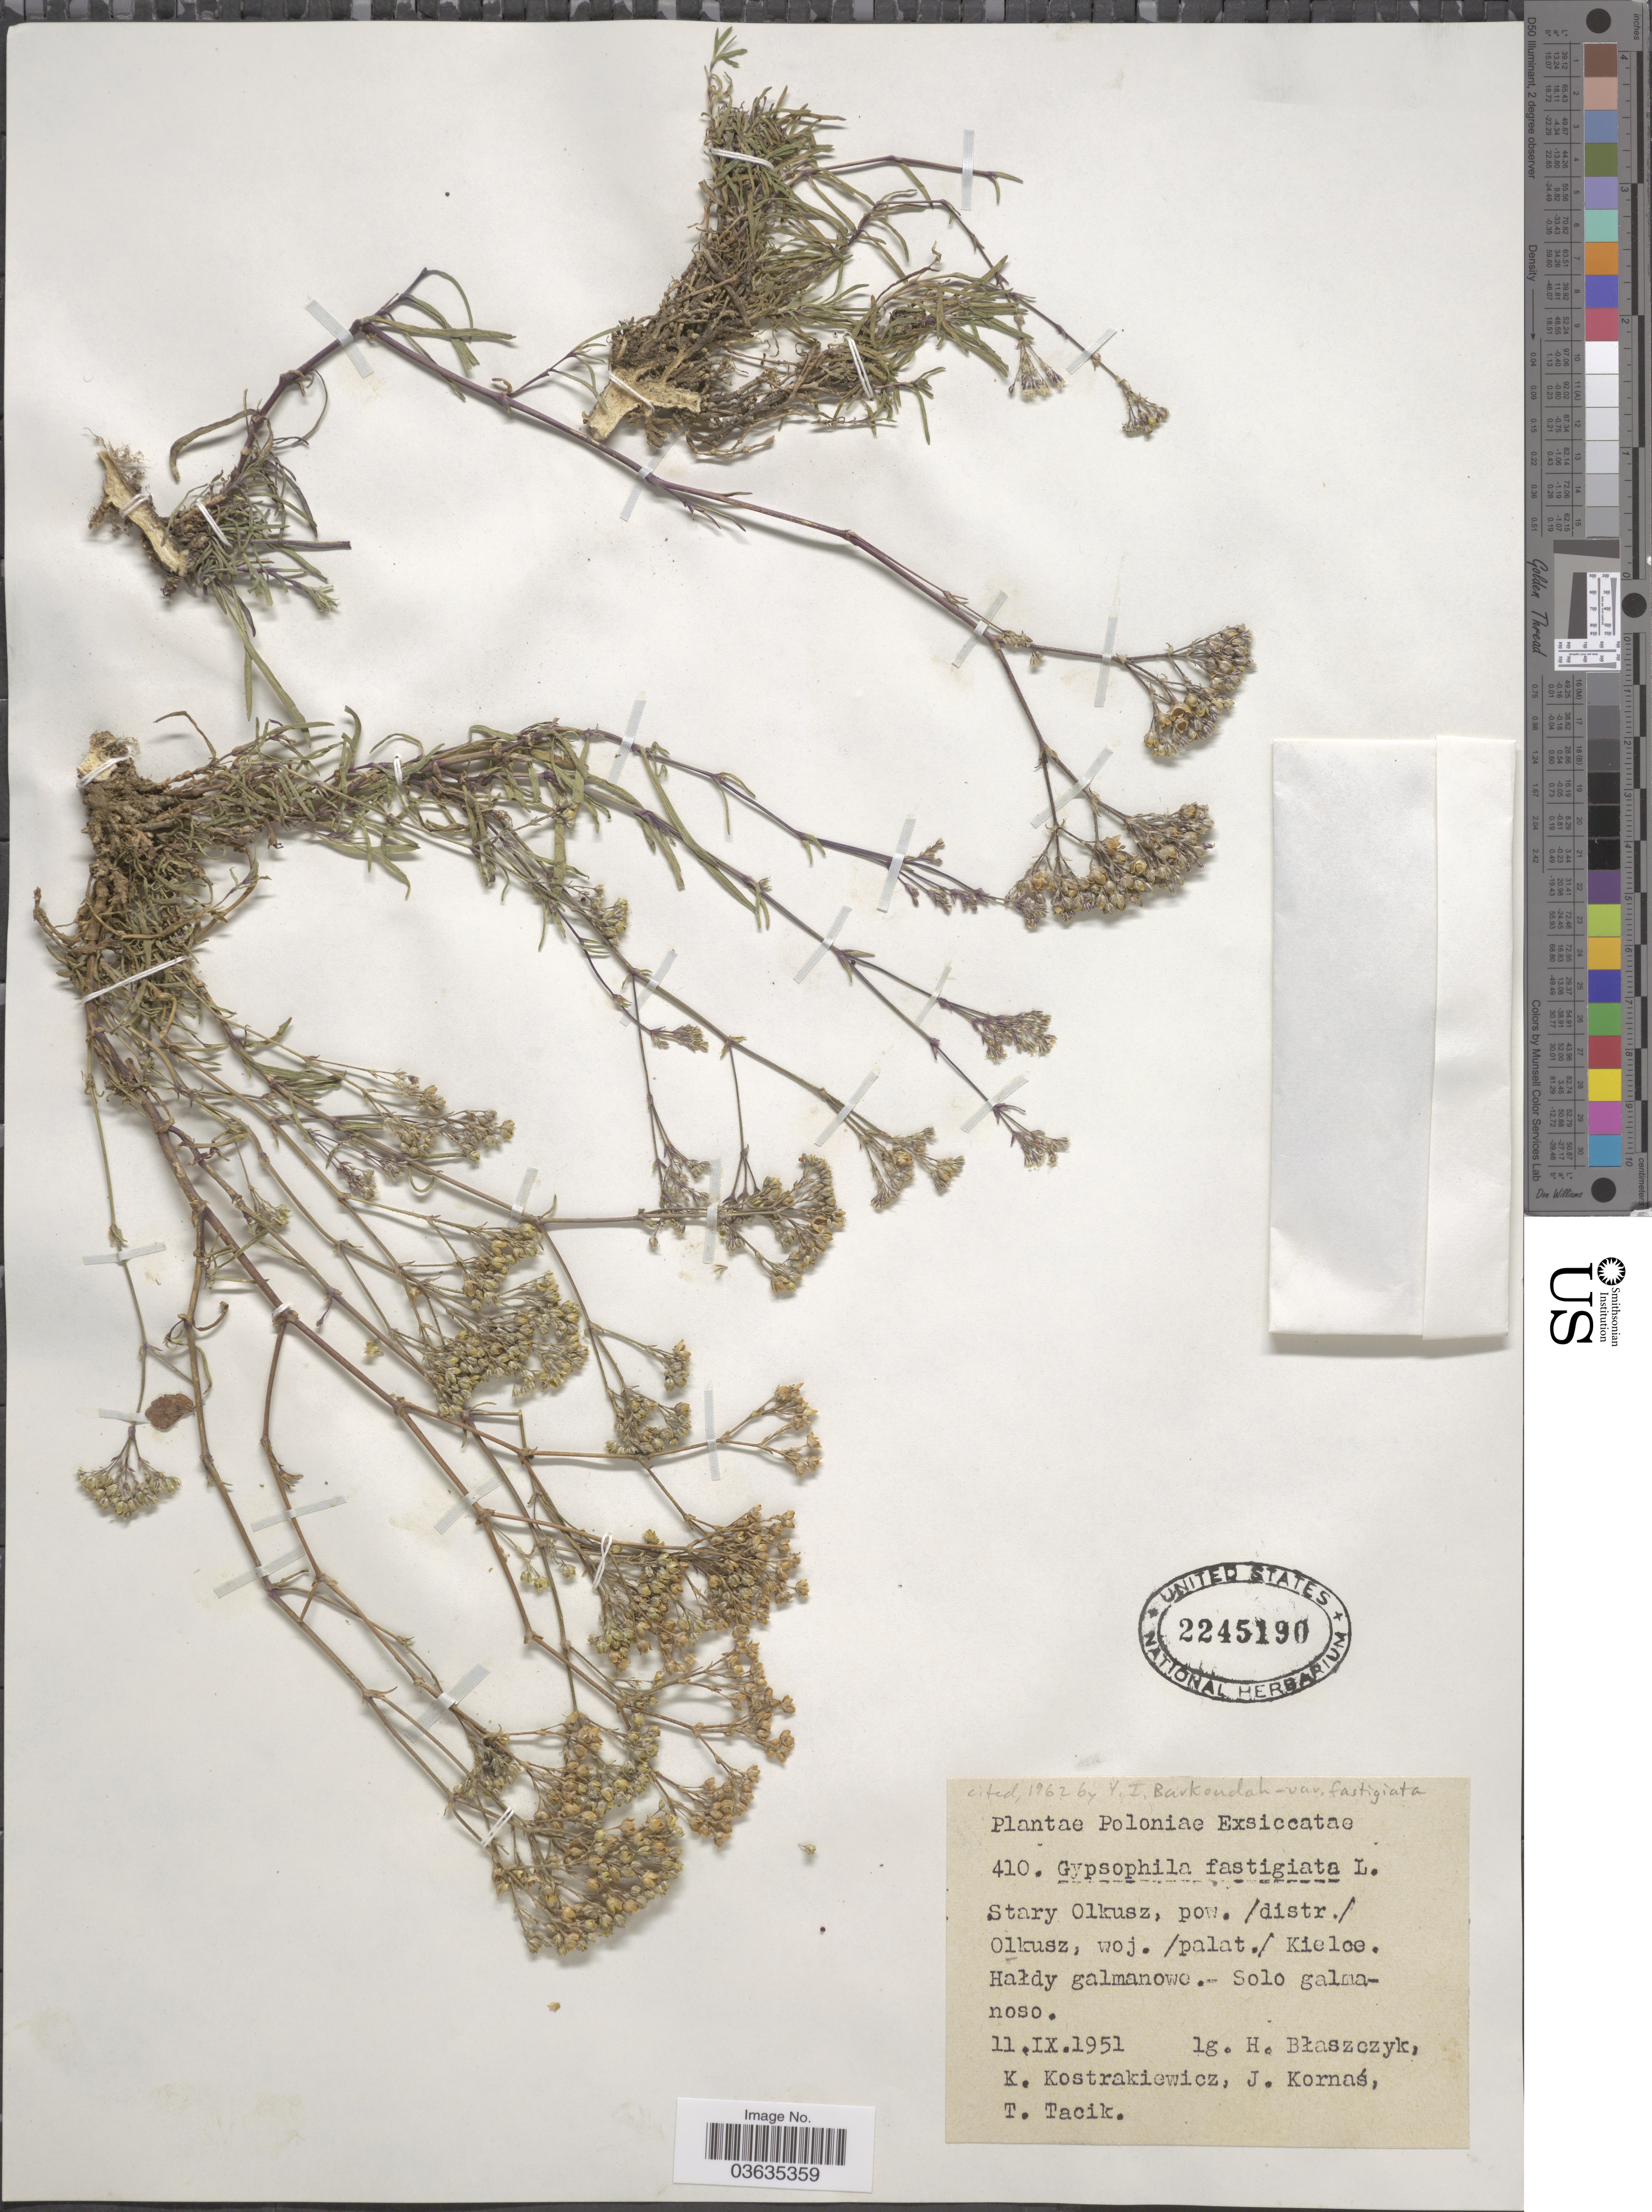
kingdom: Plantae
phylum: Tracheophyta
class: Magnoliopsida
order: Caryophyllales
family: Caryophyllaceae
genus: Gypsophila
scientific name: Gypsophila fastigiata var. fastigiata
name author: L.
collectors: H. Blaszczyk, K. Kostrakiewicz, J. Kornas & T. Tacik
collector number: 410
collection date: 1951-09-11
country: Poland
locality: Stary Olkusz, pow./ distr./ Olkusz, woj./ palat./ Kieloe Hałdy galmanowe.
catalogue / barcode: US 2245190